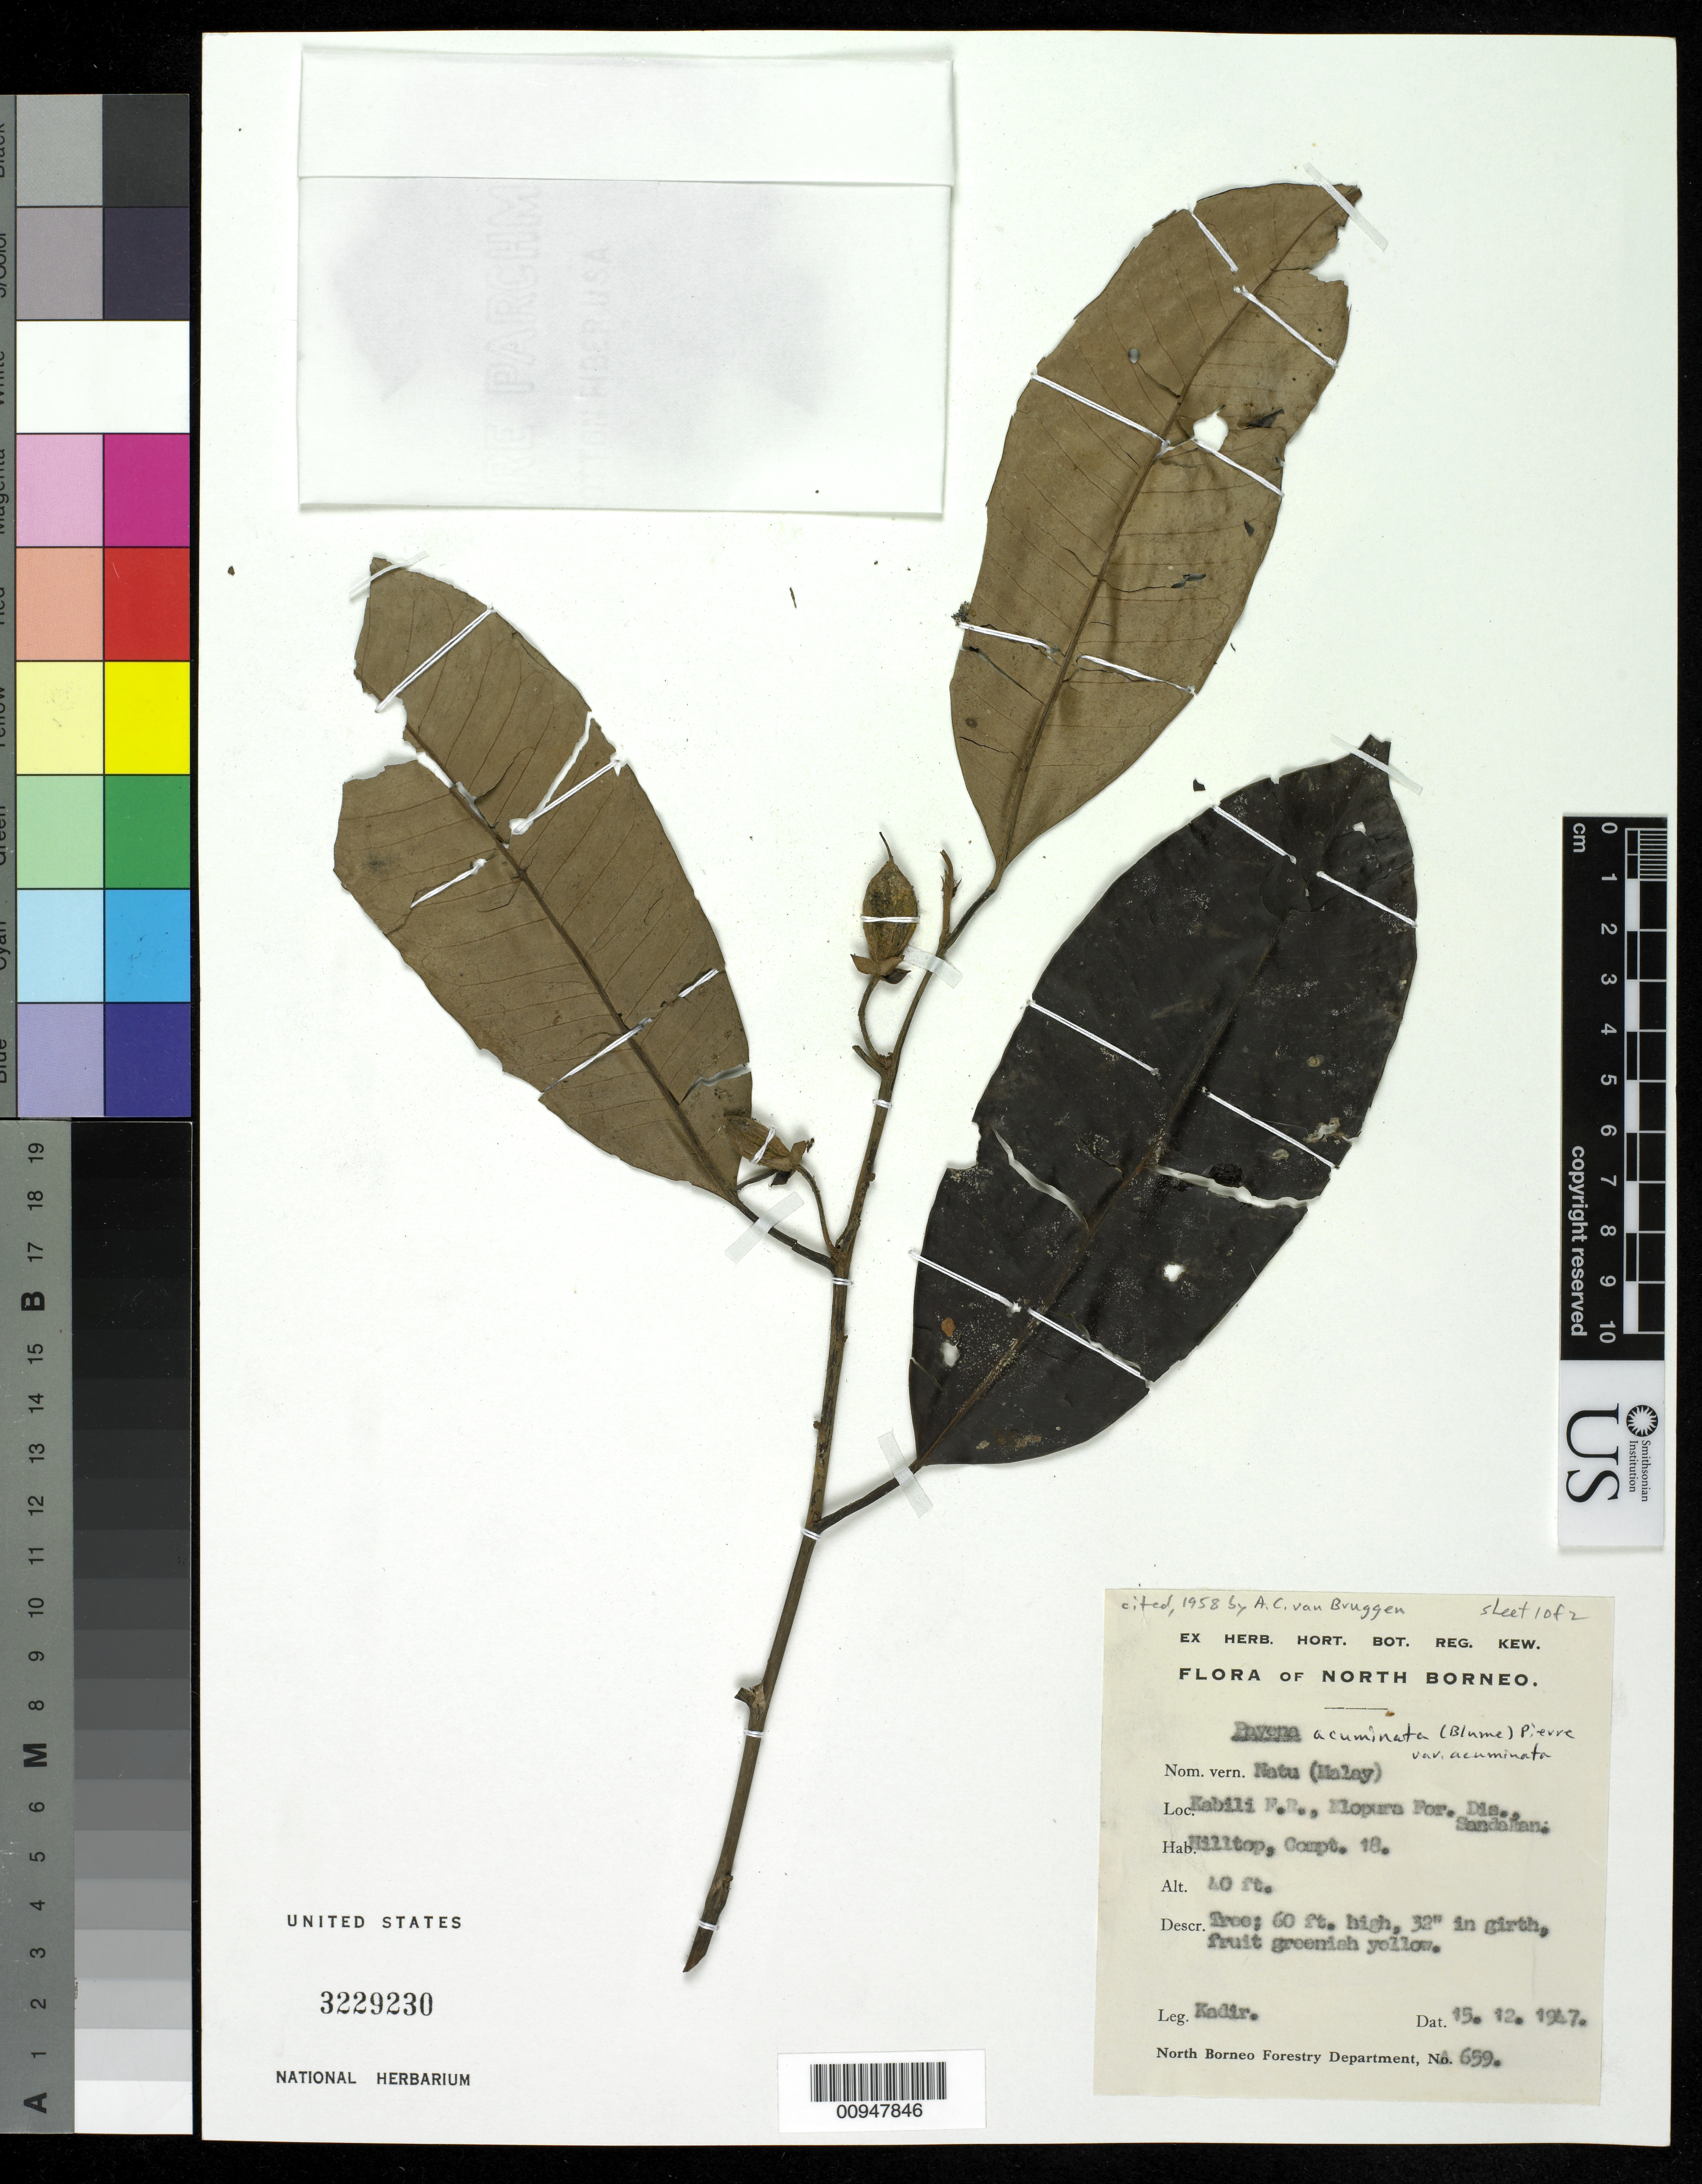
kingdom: Plantae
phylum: Tracheophyta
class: Magnoliopsida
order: Ericales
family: Sapotaceae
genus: Payena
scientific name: Payena acuminata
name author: (Blume) Pierre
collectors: Kadir Bin Abdul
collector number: A 659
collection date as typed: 15 Dec 1947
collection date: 1947-12-15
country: Malaysia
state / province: Sabah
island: Borneo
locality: Kabili F. R., Elopura For. Dis., Sandakan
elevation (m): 12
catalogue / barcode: US 3229230